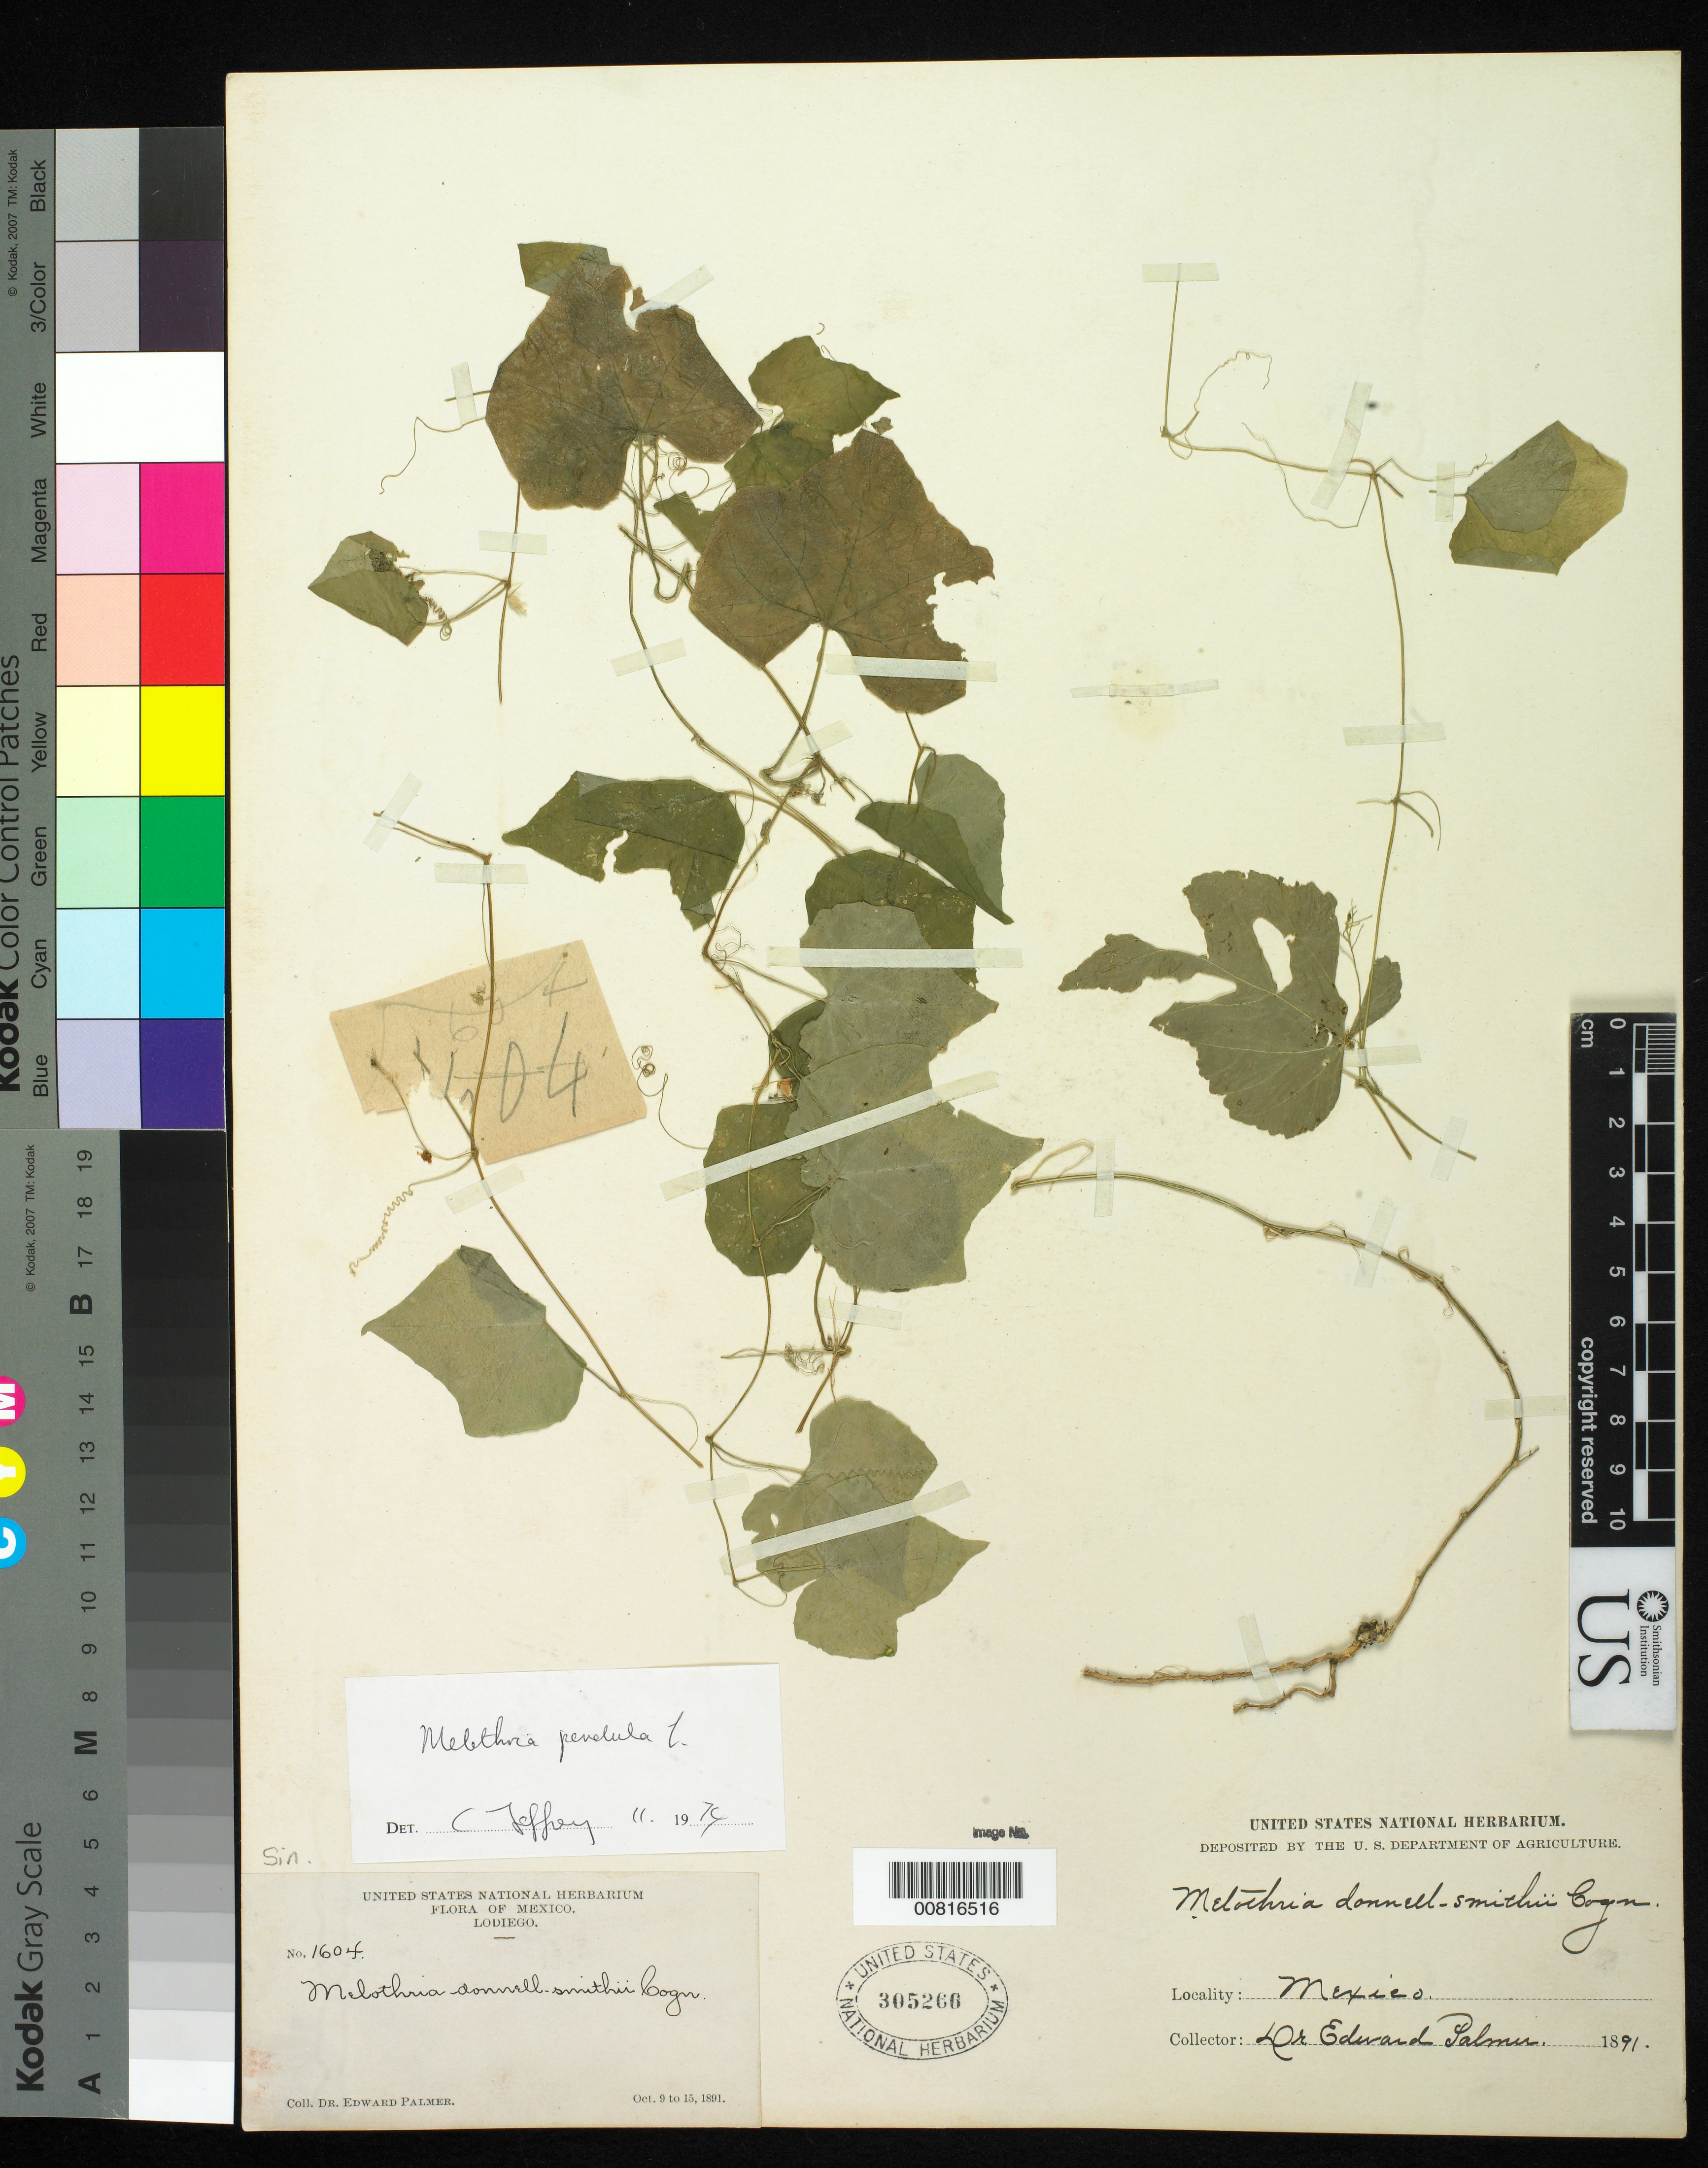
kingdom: Plantae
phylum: Tracheophyta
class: Magnoliopsida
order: Cucurbitales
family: Cucurbitaceae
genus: Melothria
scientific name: Melothria pendula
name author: L.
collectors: E. Palmer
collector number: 1604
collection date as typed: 09 Oct 1891 to 15 Oct 1891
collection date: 1891-10-09/1891-10-15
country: Mexico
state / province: Sinaloa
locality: Lodiego, Sinaloa.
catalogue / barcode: US 305266